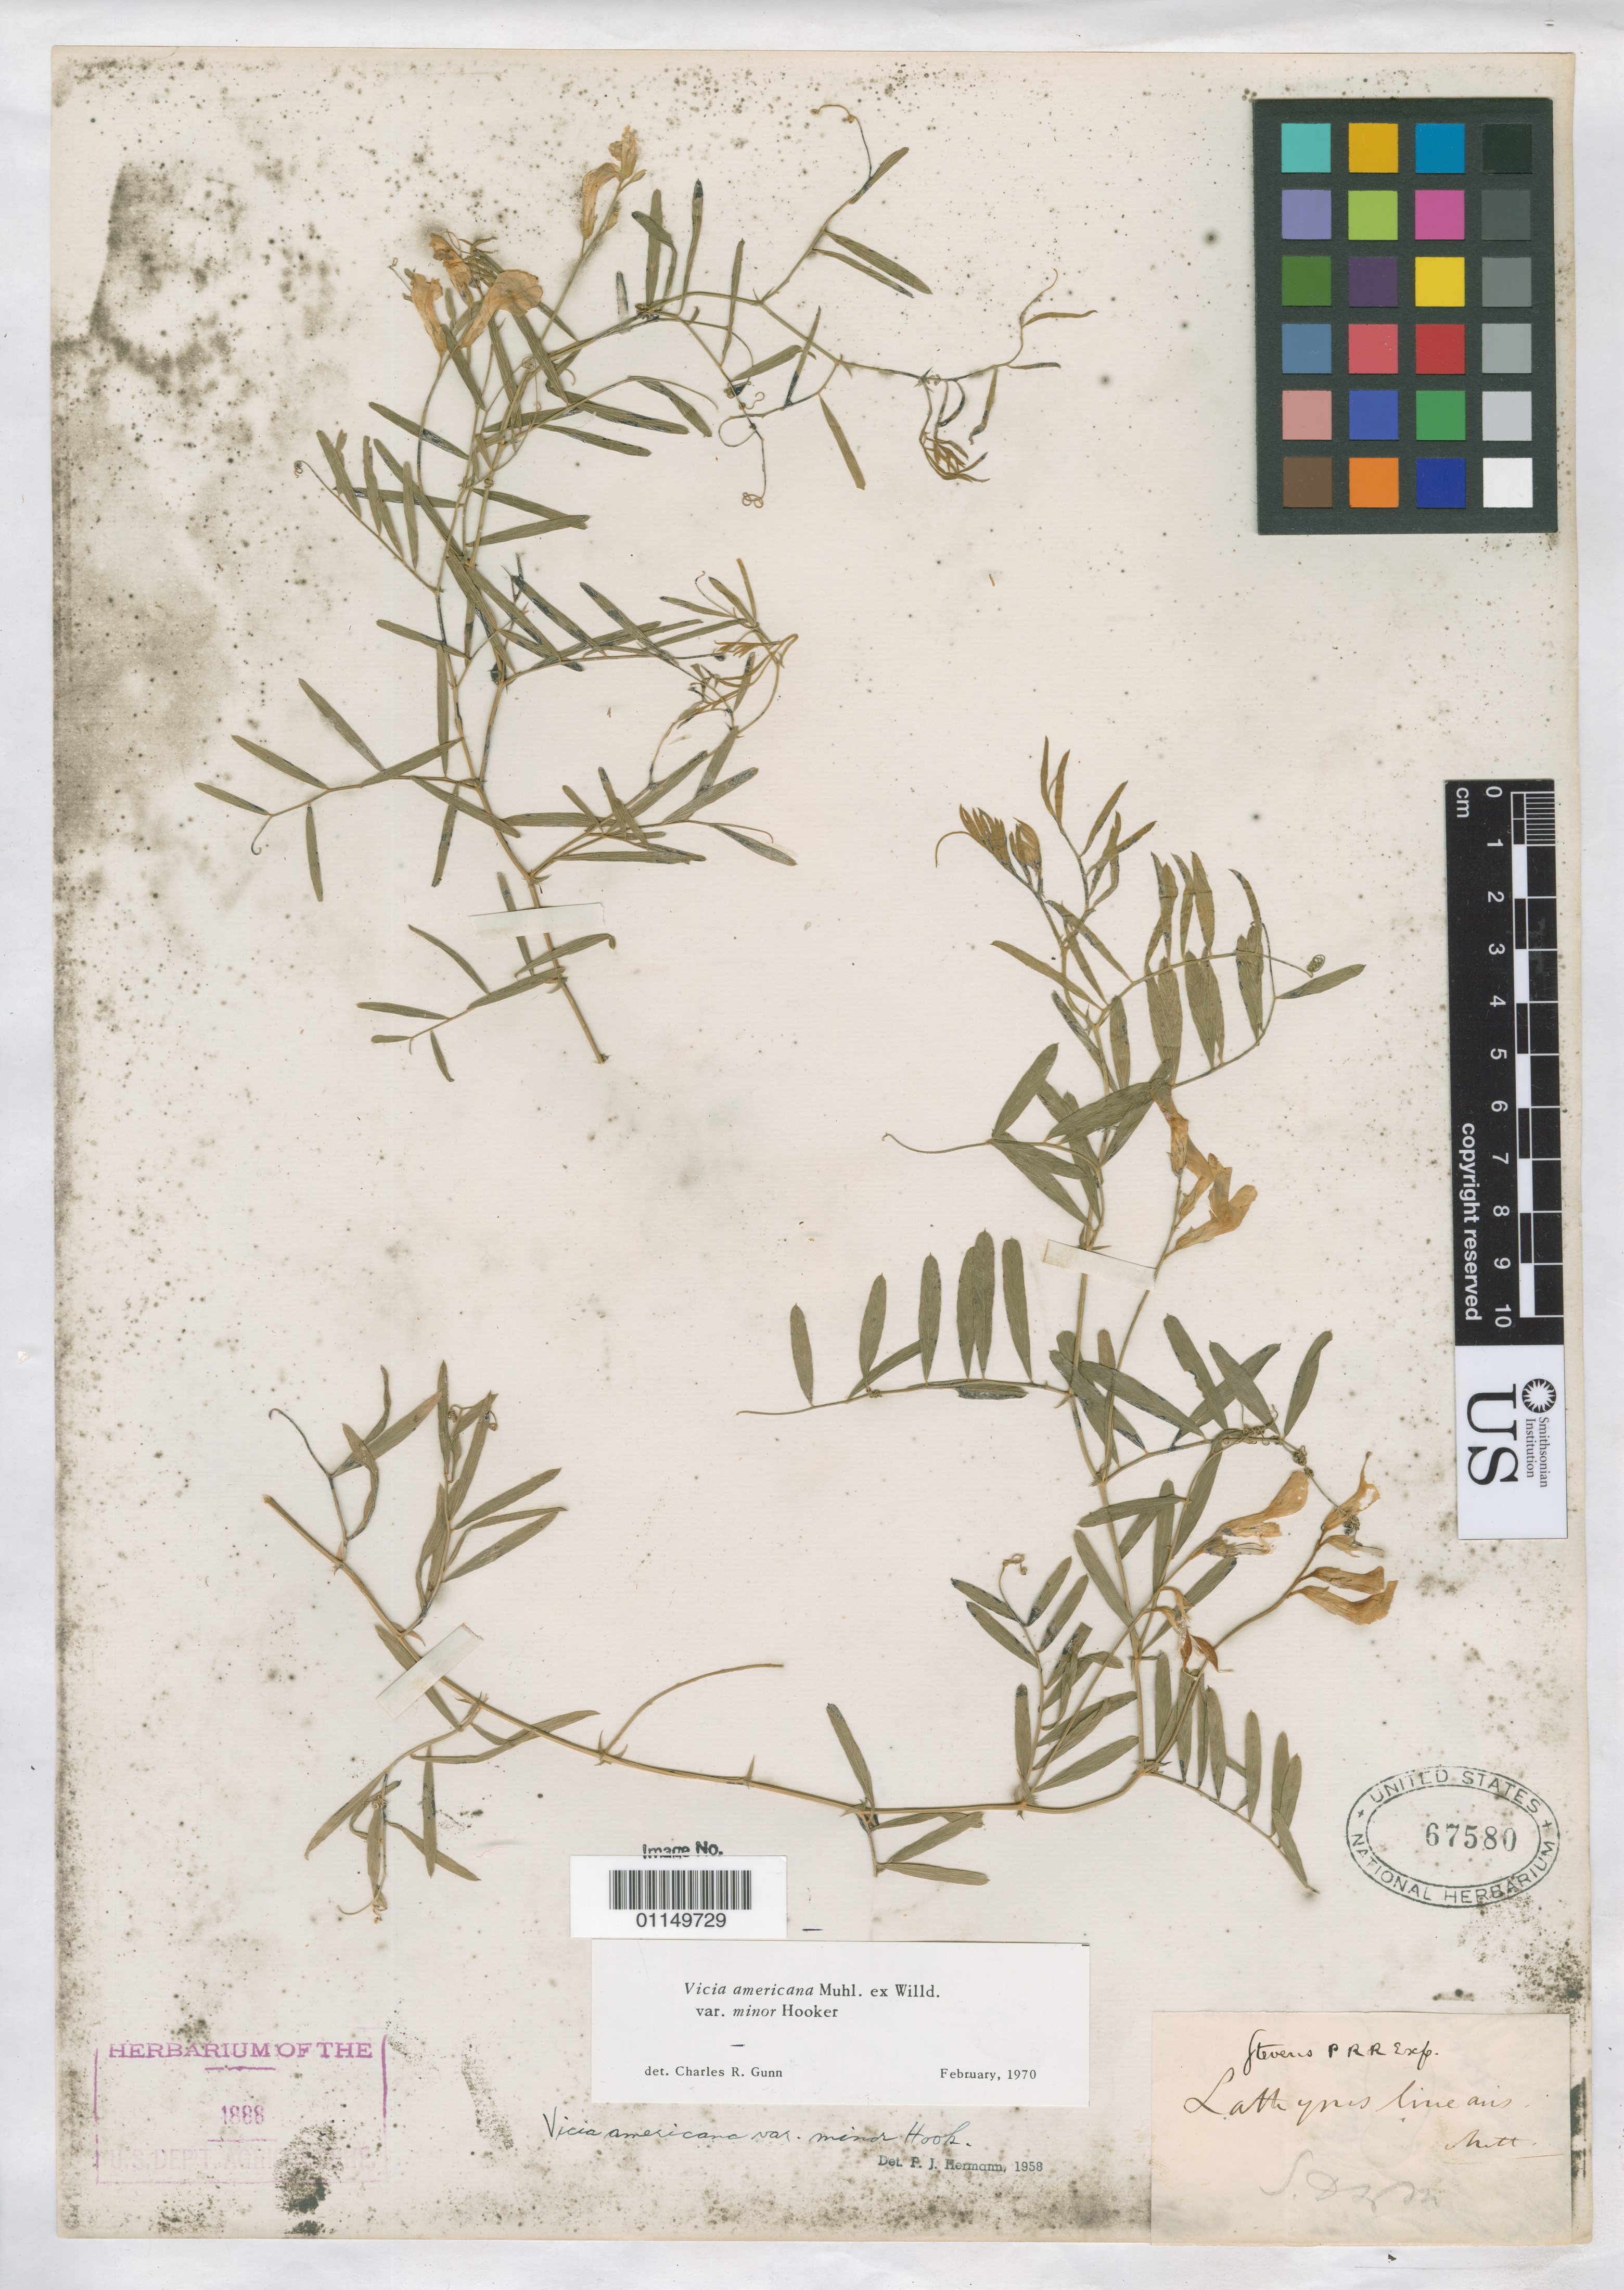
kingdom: Plantae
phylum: Tracheophyta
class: Magnoliopsida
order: Fabales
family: Fabaceae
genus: Vicia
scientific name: Vicia americana var. minor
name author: Hook.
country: United States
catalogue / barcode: US 67580